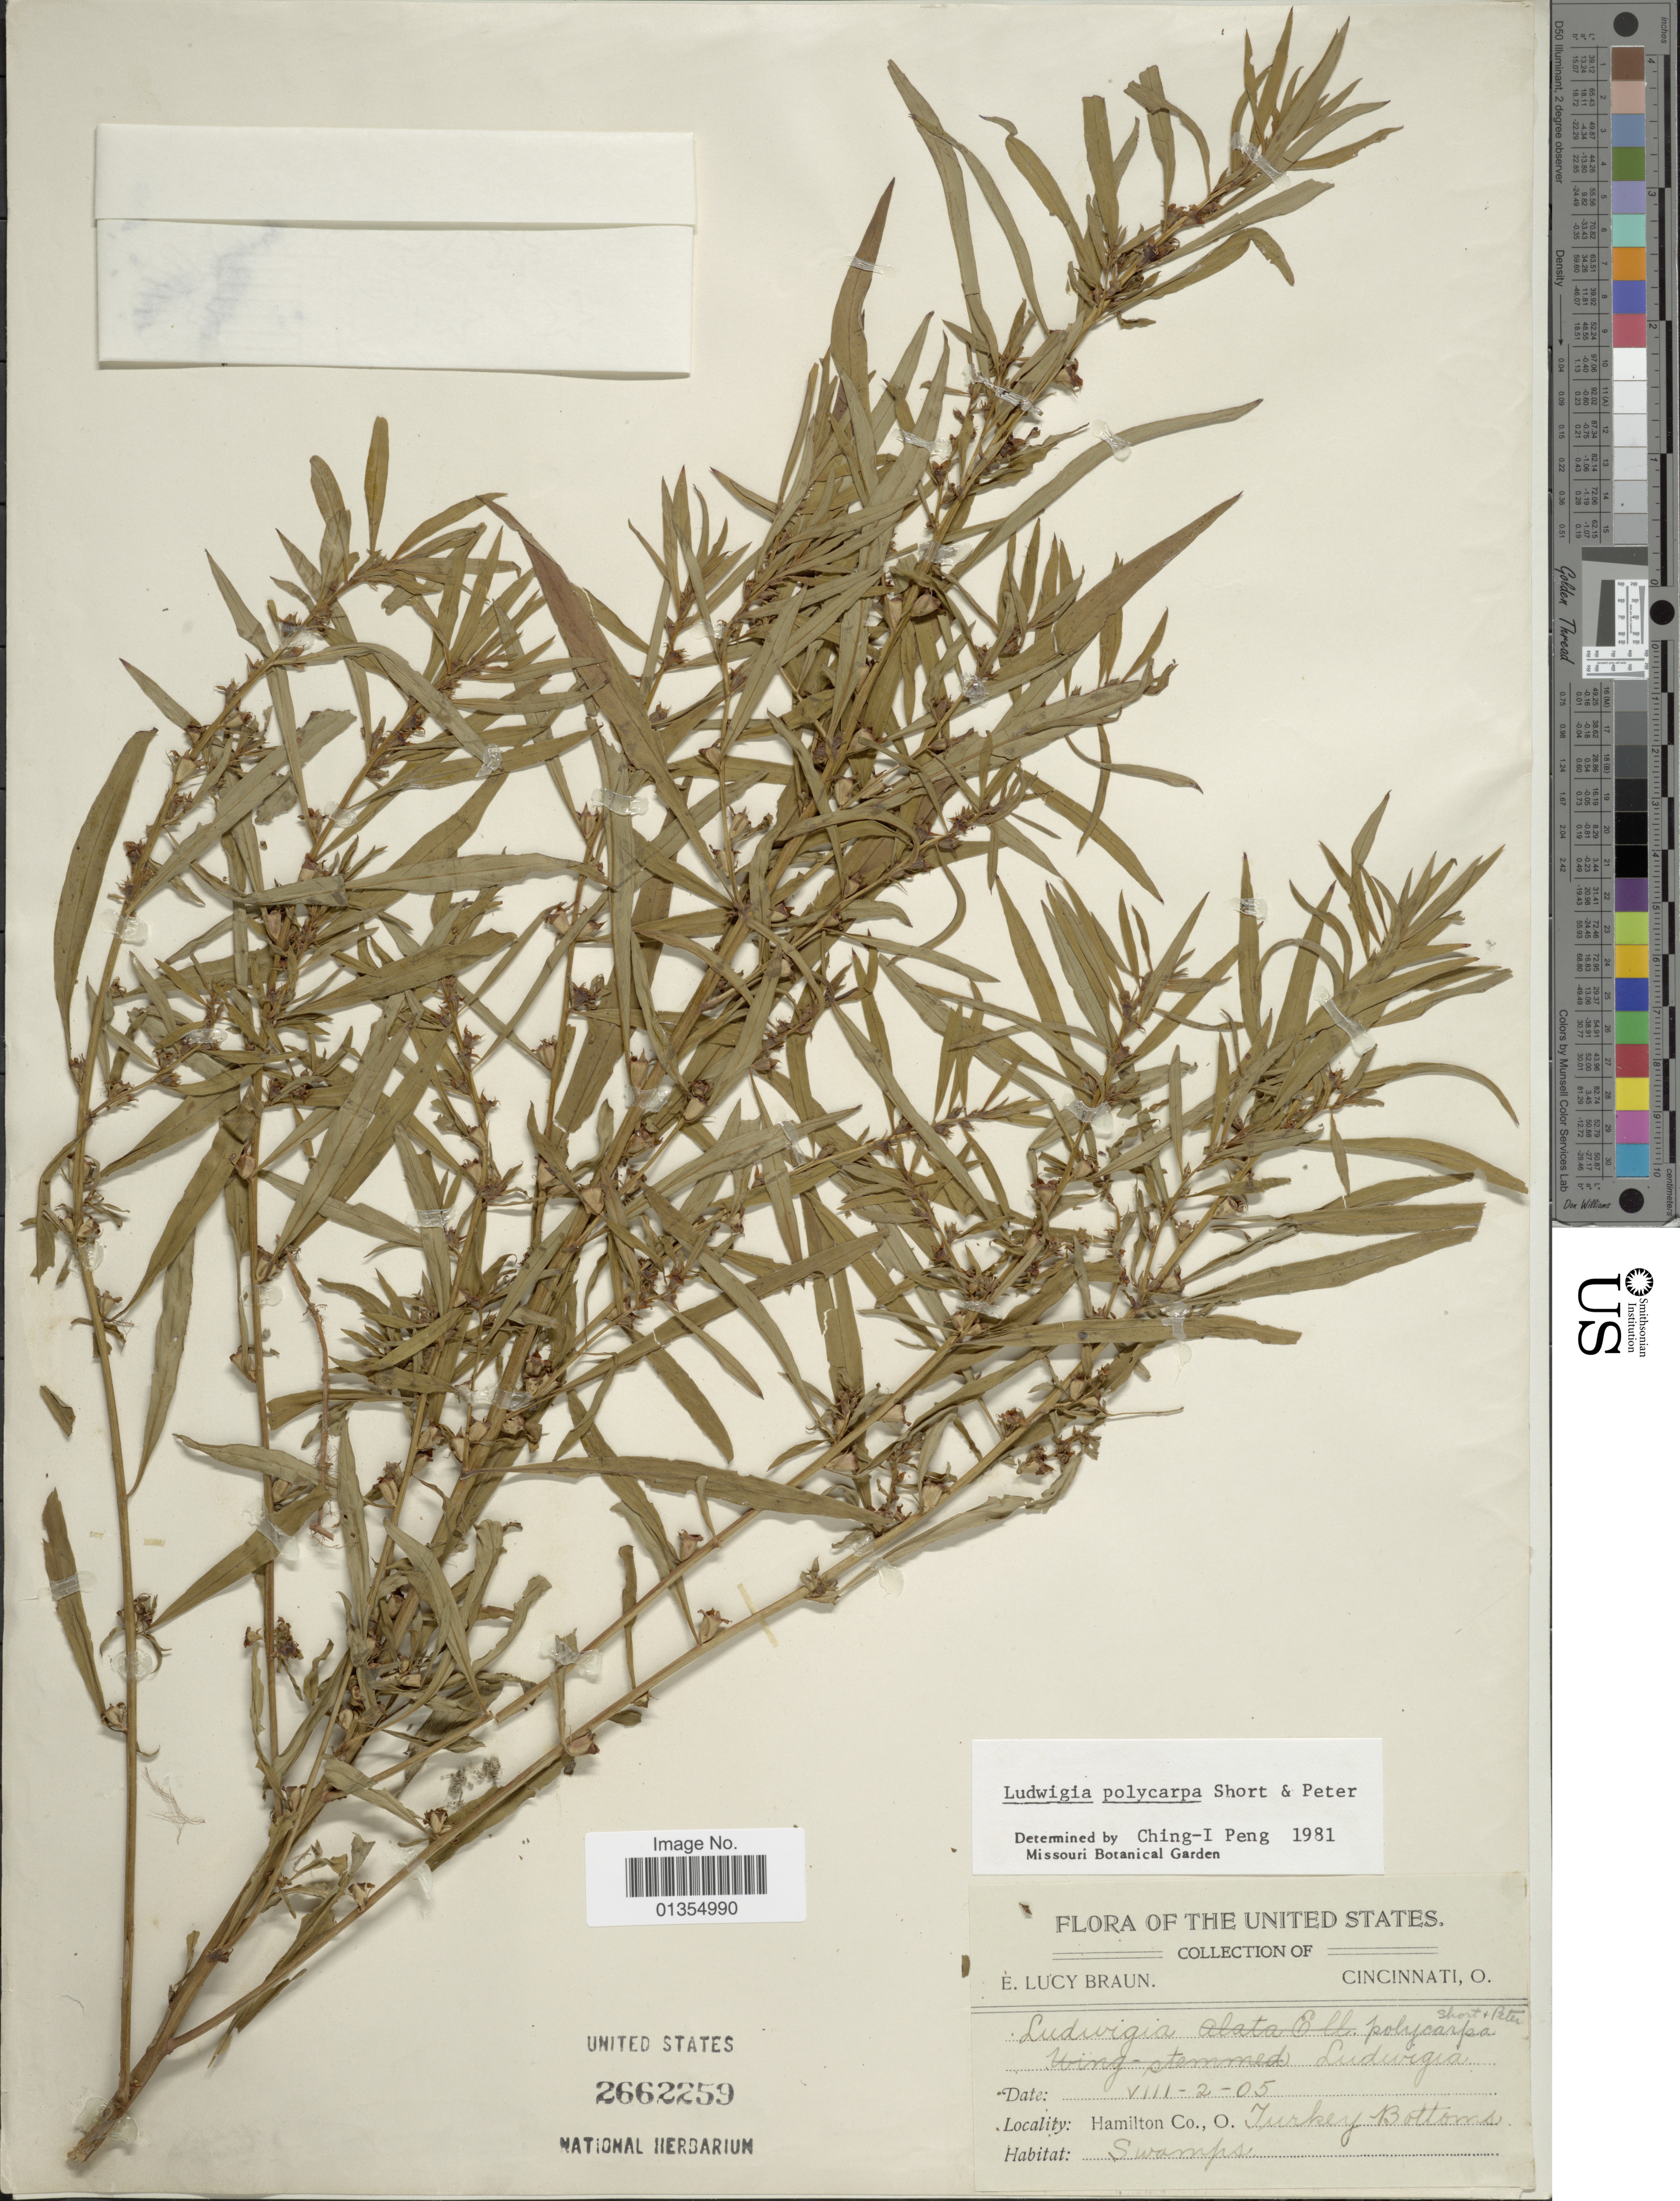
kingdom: Plantae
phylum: Tracheophyta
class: Magnoliopsida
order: Myrtales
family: Onagraceae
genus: Ludwigia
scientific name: Ludwigia polycarpa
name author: Short & R. Peter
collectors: E. L. Braun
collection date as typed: Transcribed d/m/y: 2/8/5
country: United States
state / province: Ohio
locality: Cincinnati, Hamilton Co., Turkey Bottoms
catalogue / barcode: US 2662259